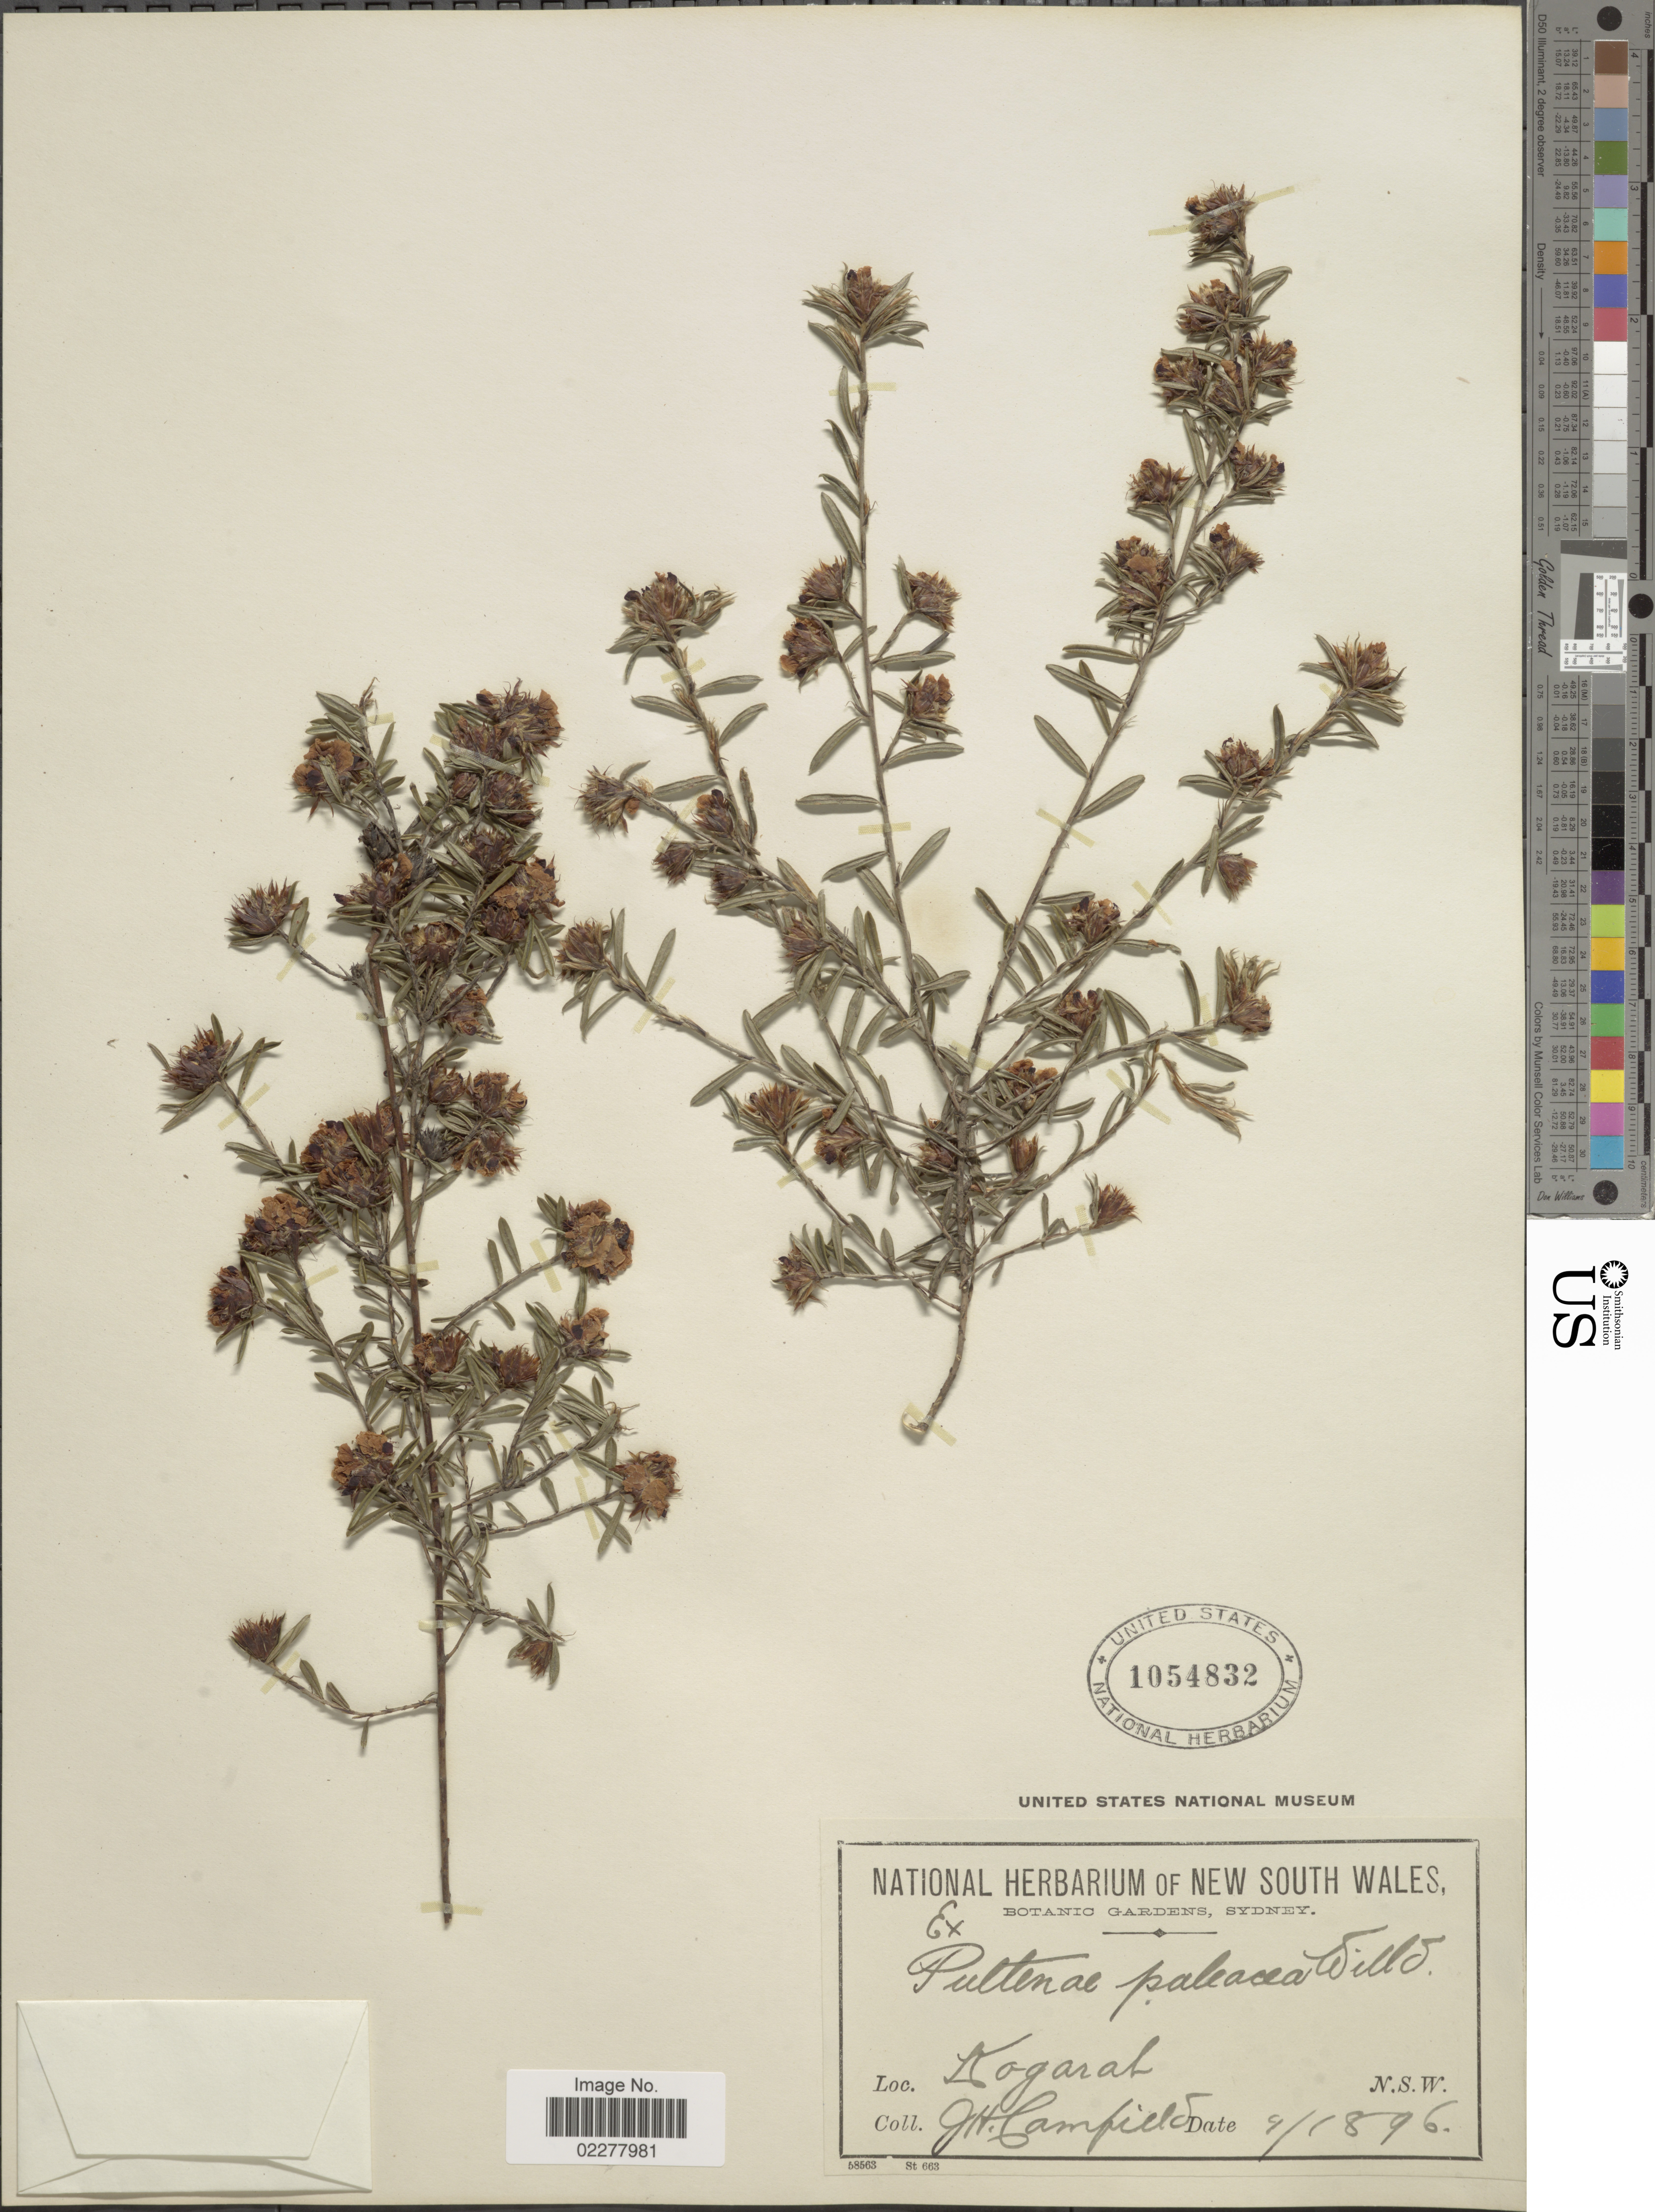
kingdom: Plantae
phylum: Tracheophyta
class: Magnoliopsida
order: Fabales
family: Fabaceae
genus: Pultenaea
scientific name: Pultenaea paleacea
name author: Willd.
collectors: J. Camfield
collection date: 1896-09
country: Australia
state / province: New South Wales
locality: Kogarah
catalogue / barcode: US 1054832